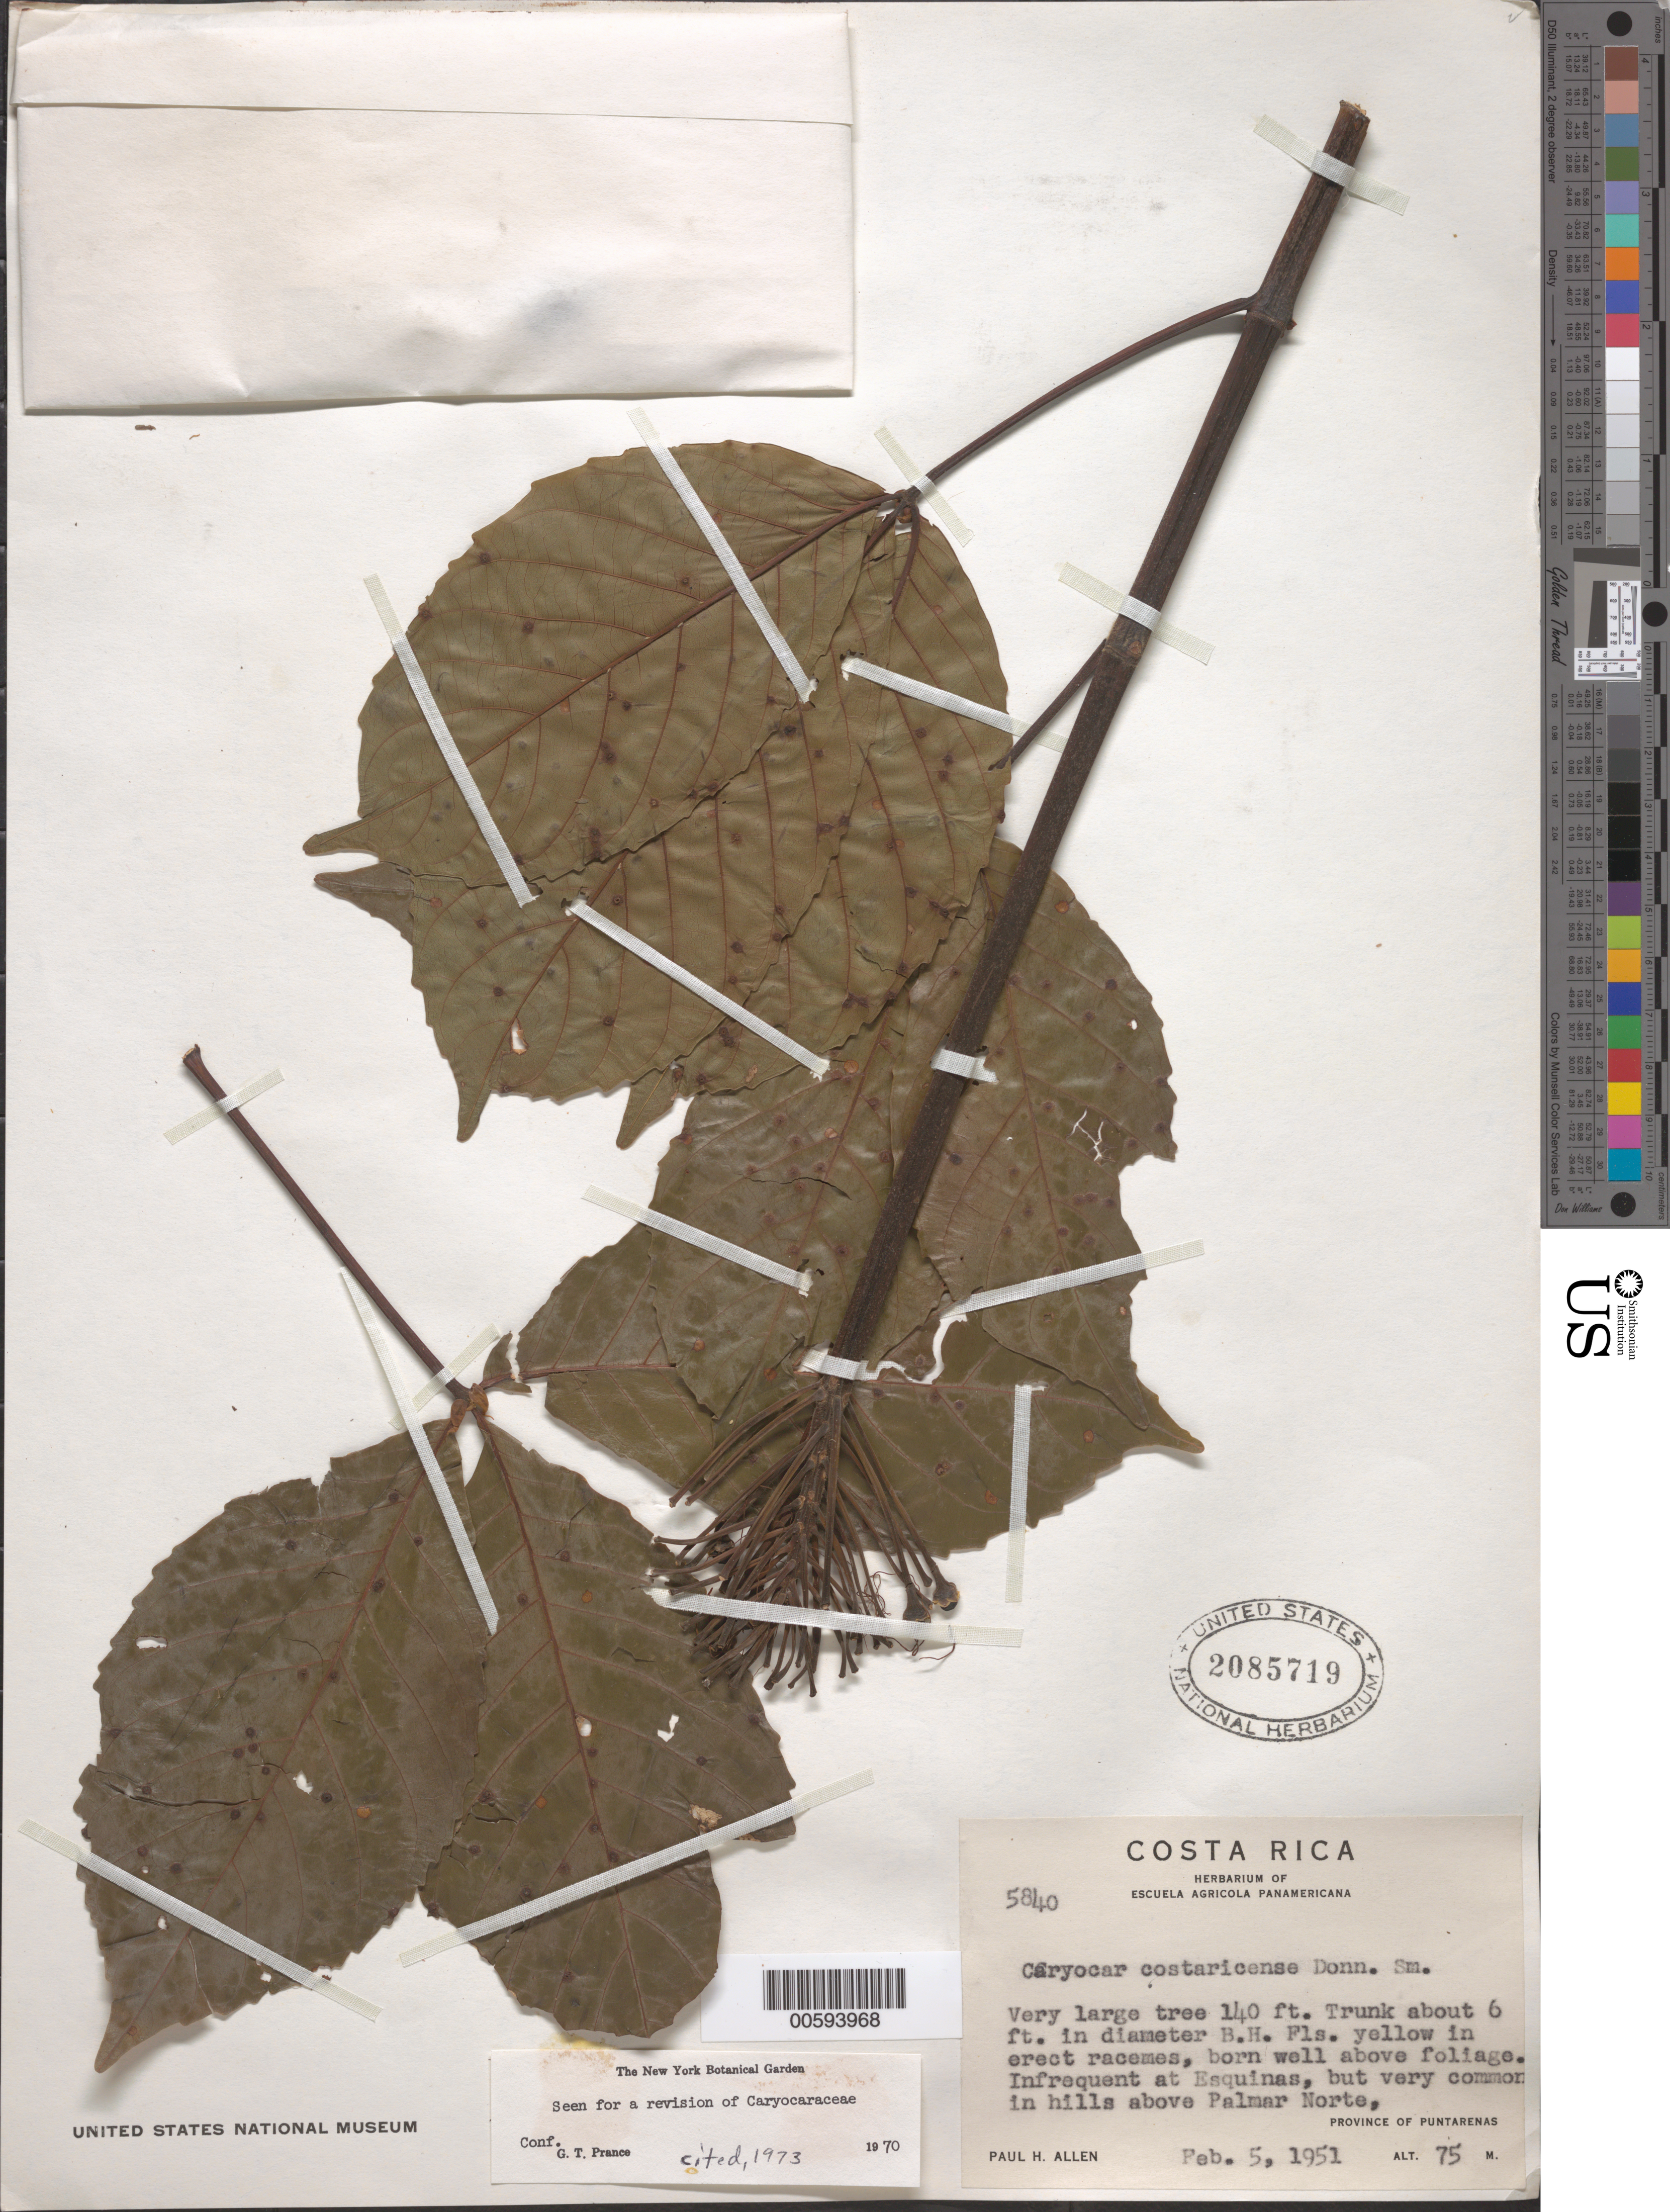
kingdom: Plantae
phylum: Tracheophyta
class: Magnoliopsida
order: Malpighiales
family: Caryocaraceae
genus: Caryocar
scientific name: Caryocar costaricense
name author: Donn. Sm.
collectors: P. H. Allen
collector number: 5840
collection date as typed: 05 Feb 1951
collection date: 1951-02-05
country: Costa Rica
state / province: Puntarenas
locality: Palmar Norte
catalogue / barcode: US 2085719